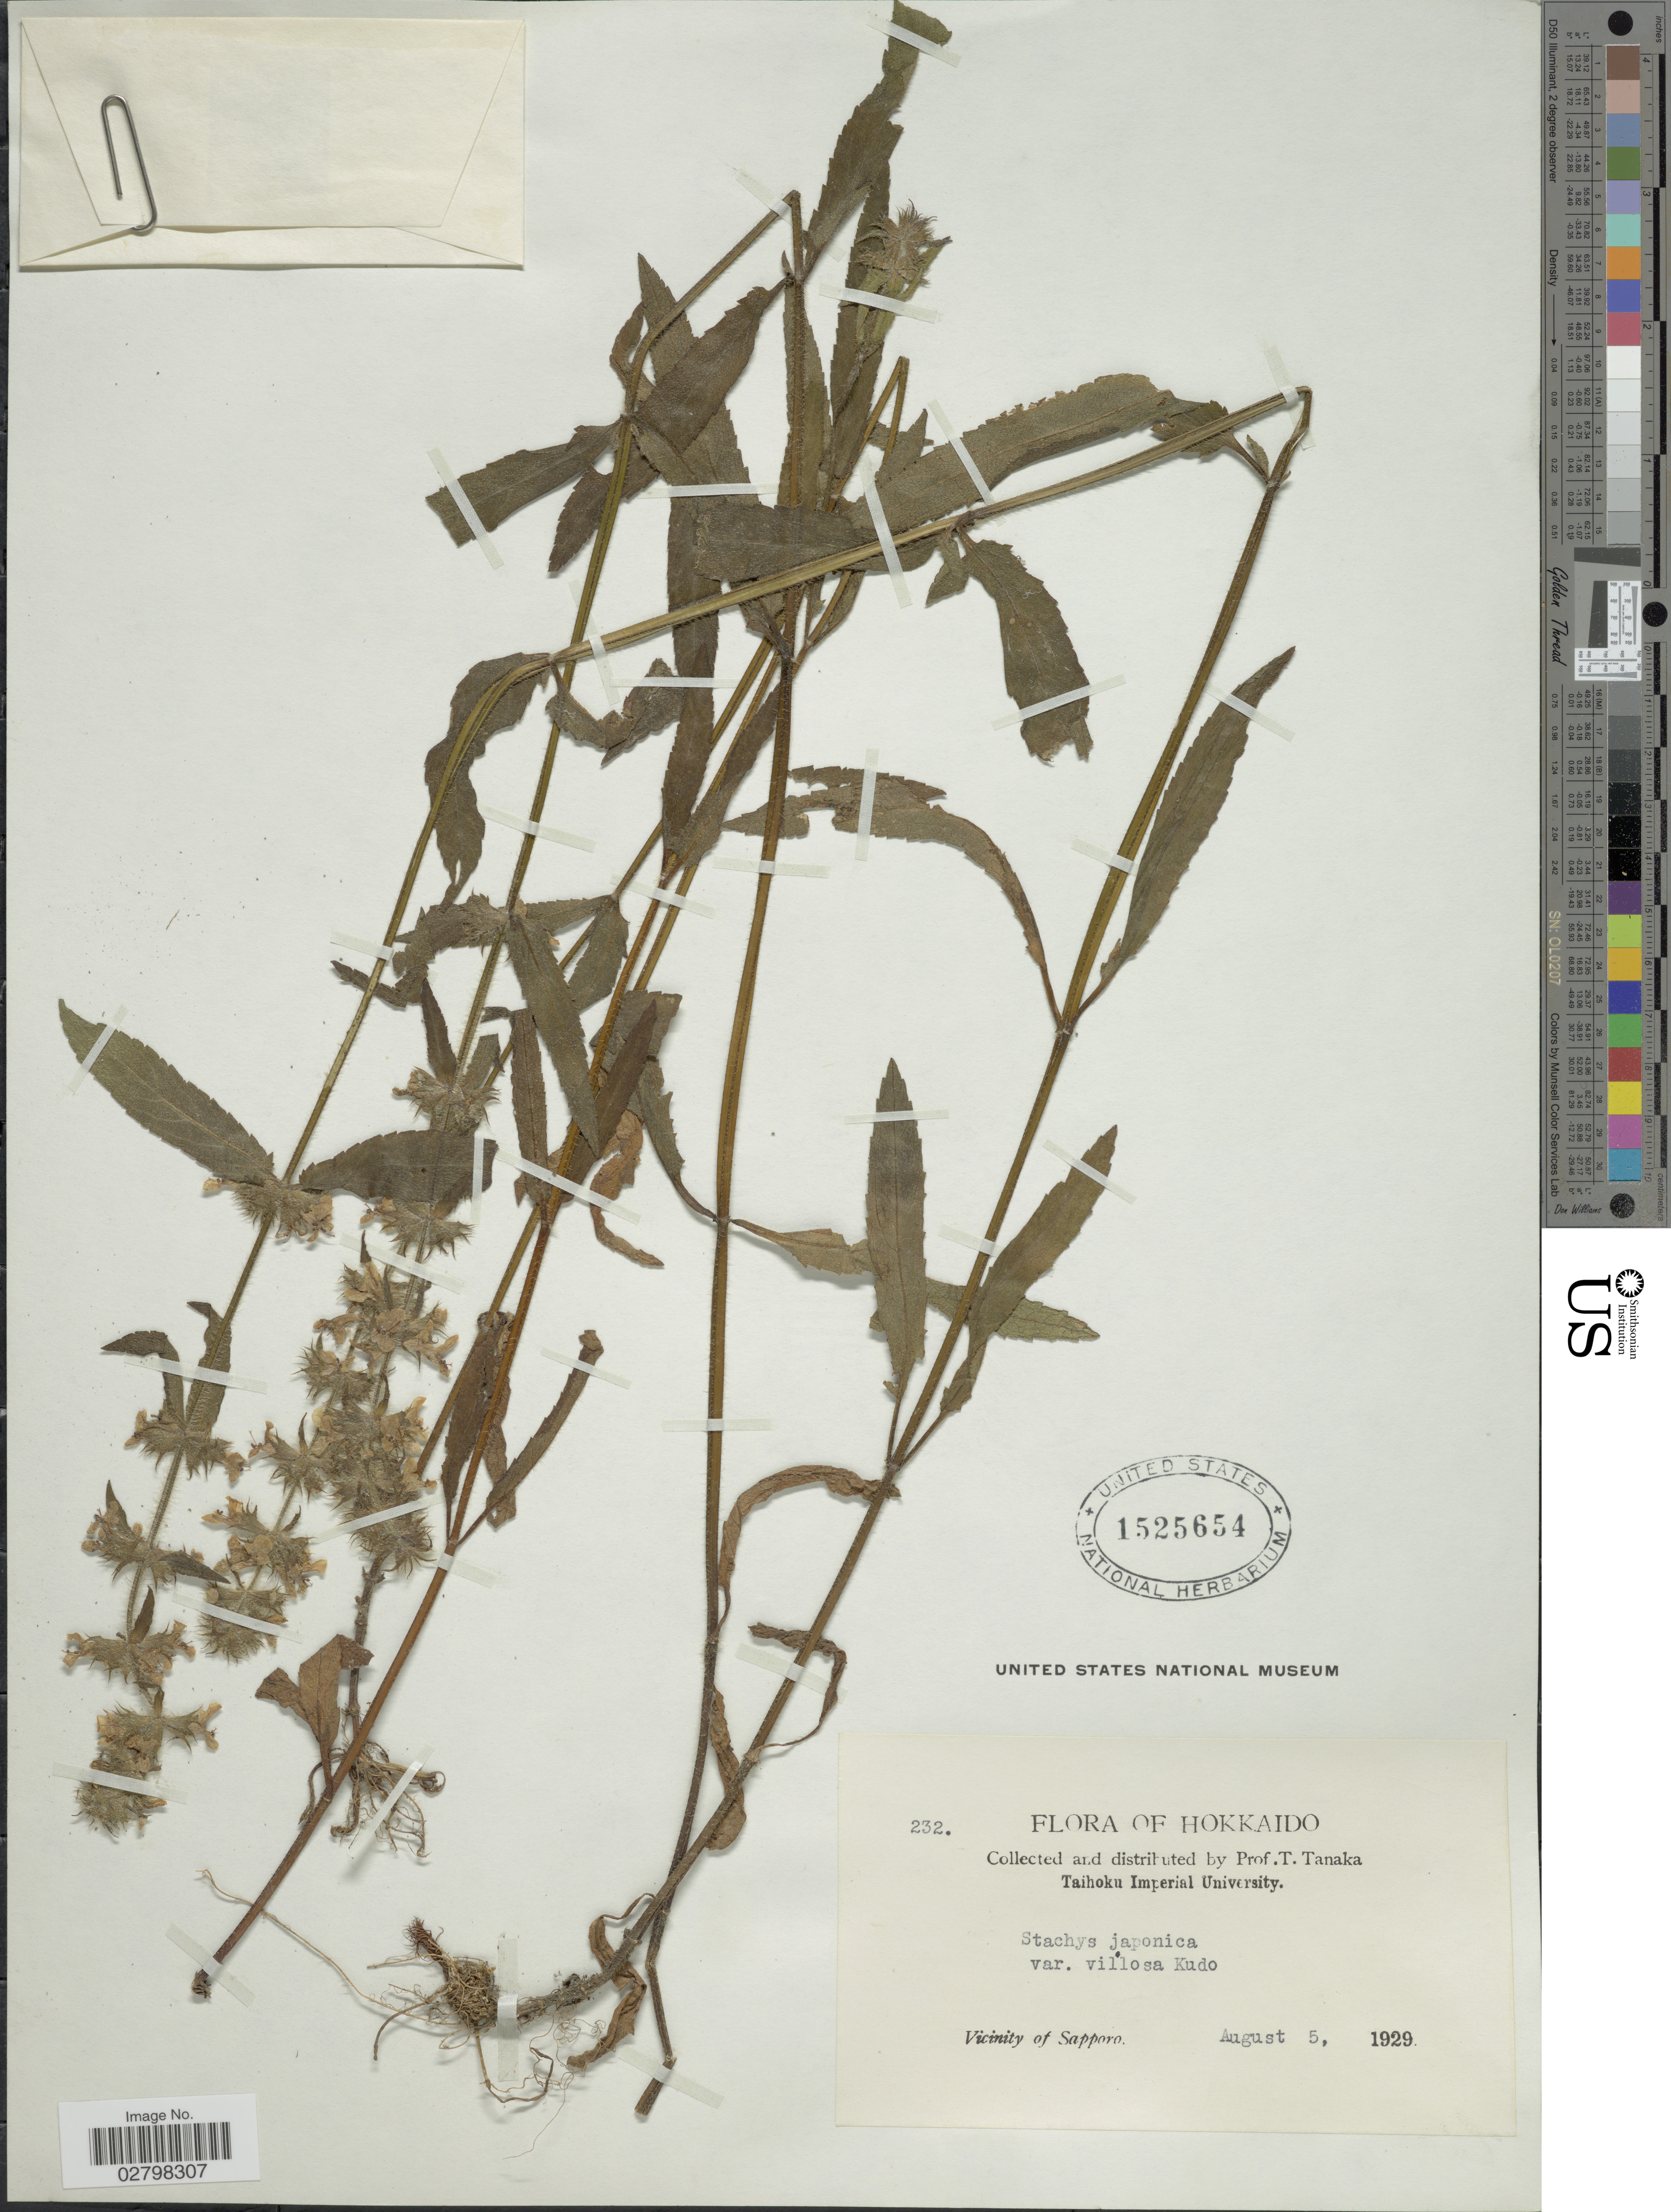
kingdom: Plantae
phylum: Tracheophyta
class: Magnoliopsida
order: Lamiales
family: Lamiaceae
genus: Stachys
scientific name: Stachys japonica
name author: Miq.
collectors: T. Tanaka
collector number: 232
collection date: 1929-08-05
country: Japan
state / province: Hokkaidō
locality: Vicinity of Sapporo.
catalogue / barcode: US 1525654